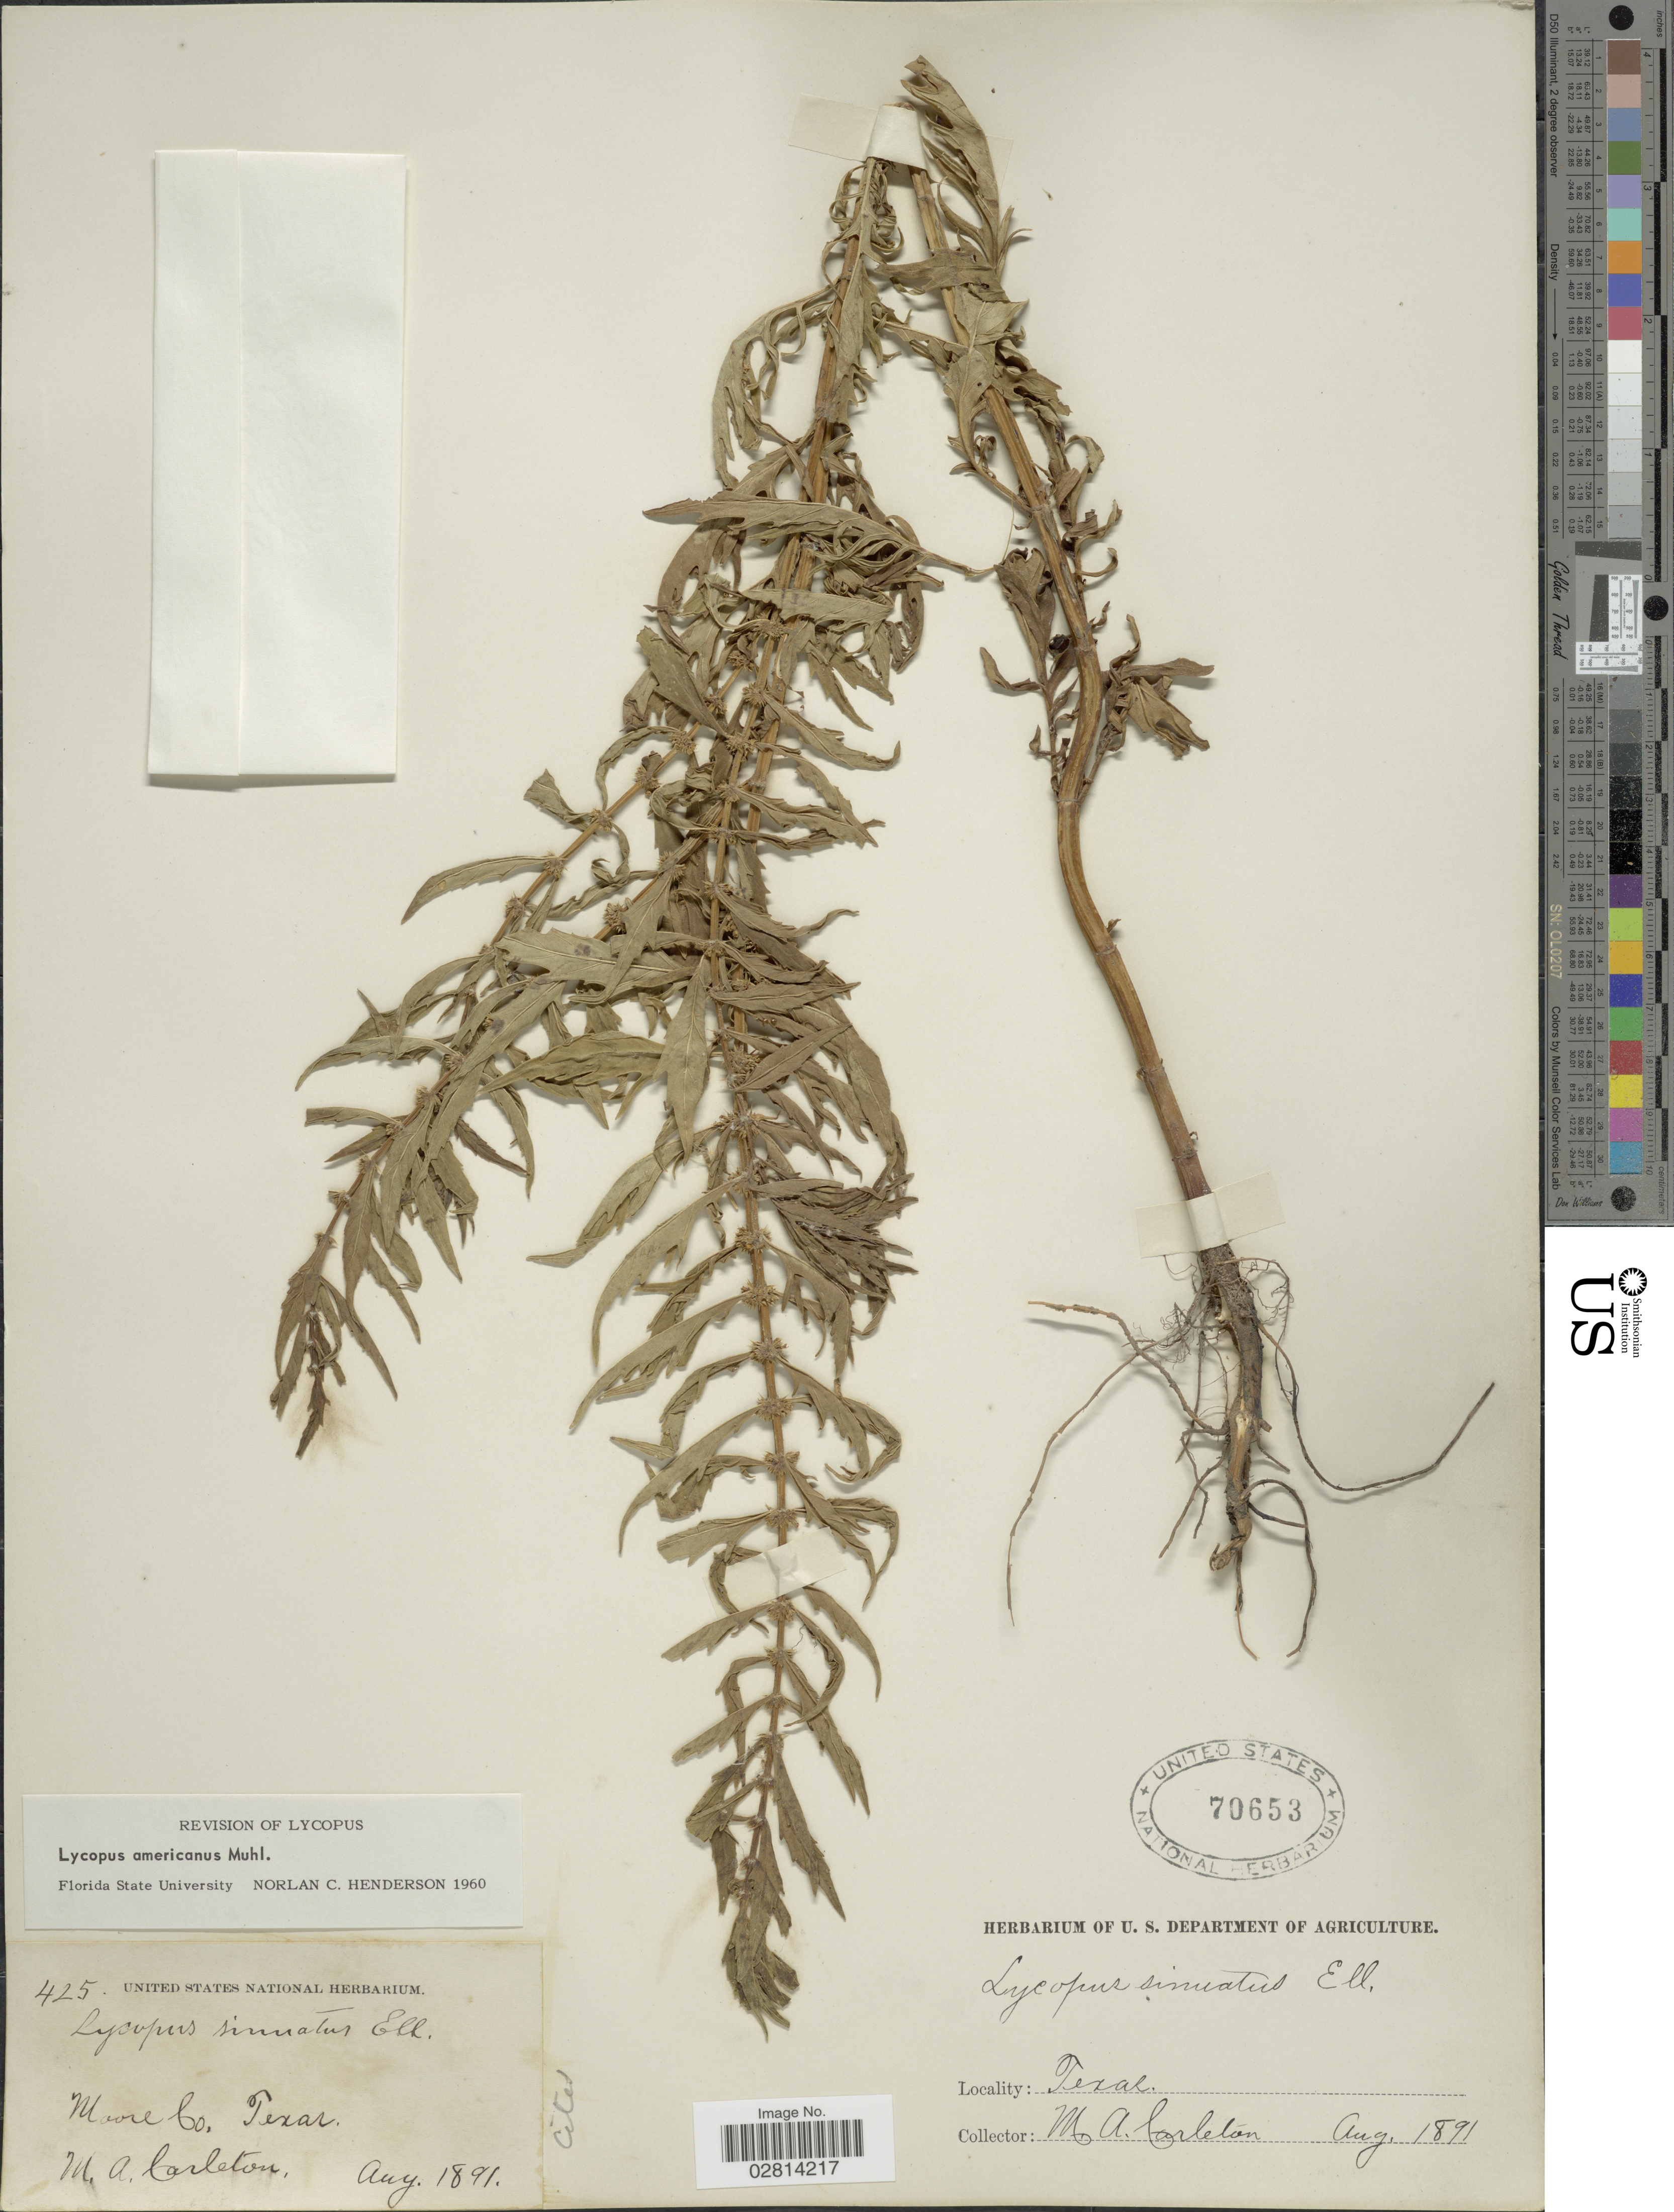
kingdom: Plantae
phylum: Tracheophyta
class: Magnoliopsida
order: Lamiales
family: Lamiaceae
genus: Lycopus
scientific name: Lycopus americanus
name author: Muhl. ex W.P.C. Barton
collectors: M. A. Carleton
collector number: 425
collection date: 1891-08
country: United States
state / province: Texas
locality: Moore Co., Texas.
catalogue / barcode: US 70653